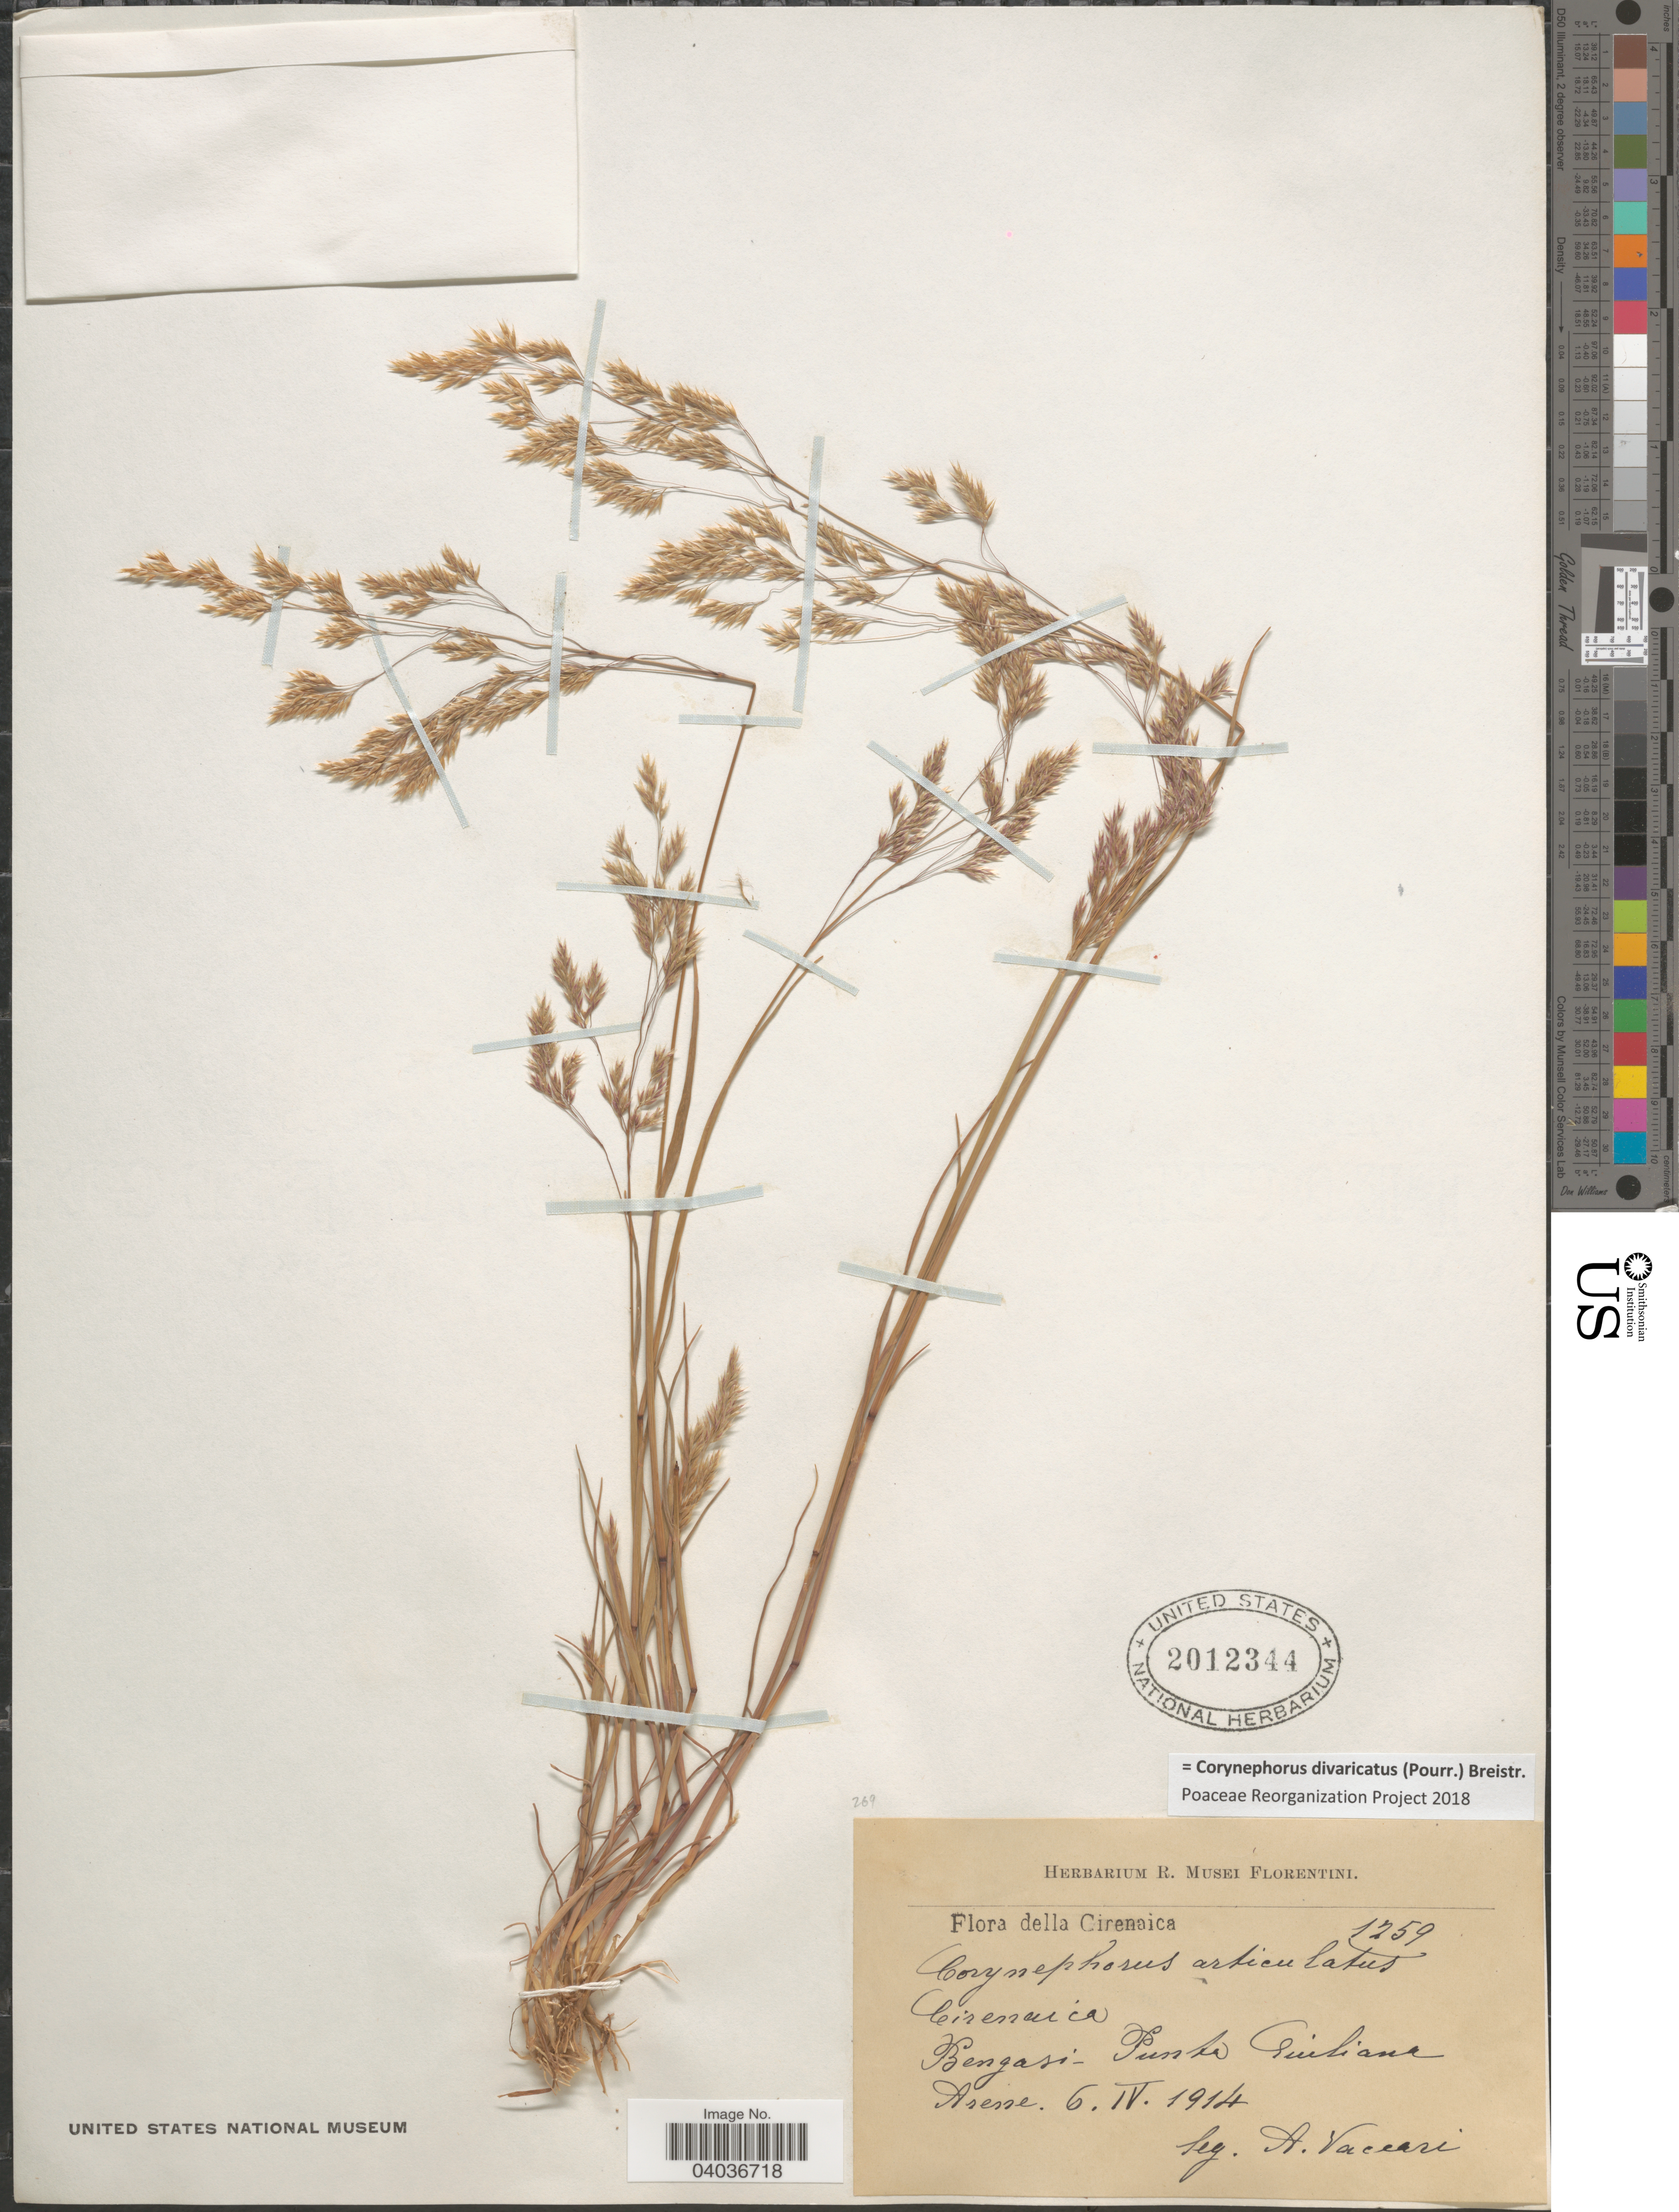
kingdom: Plantae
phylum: Tracheophyta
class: Liliopsida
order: Poales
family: Poaceae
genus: Corynephorus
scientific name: Corynephorus divaricatus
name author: (Pourr.) Breistroffer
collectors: A. Vaccari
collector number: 1259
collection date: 1914-04-06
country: Libya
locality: Cirenaica. Bengasi - Punta Giuliana. Aresse.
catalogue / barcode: US 2012344